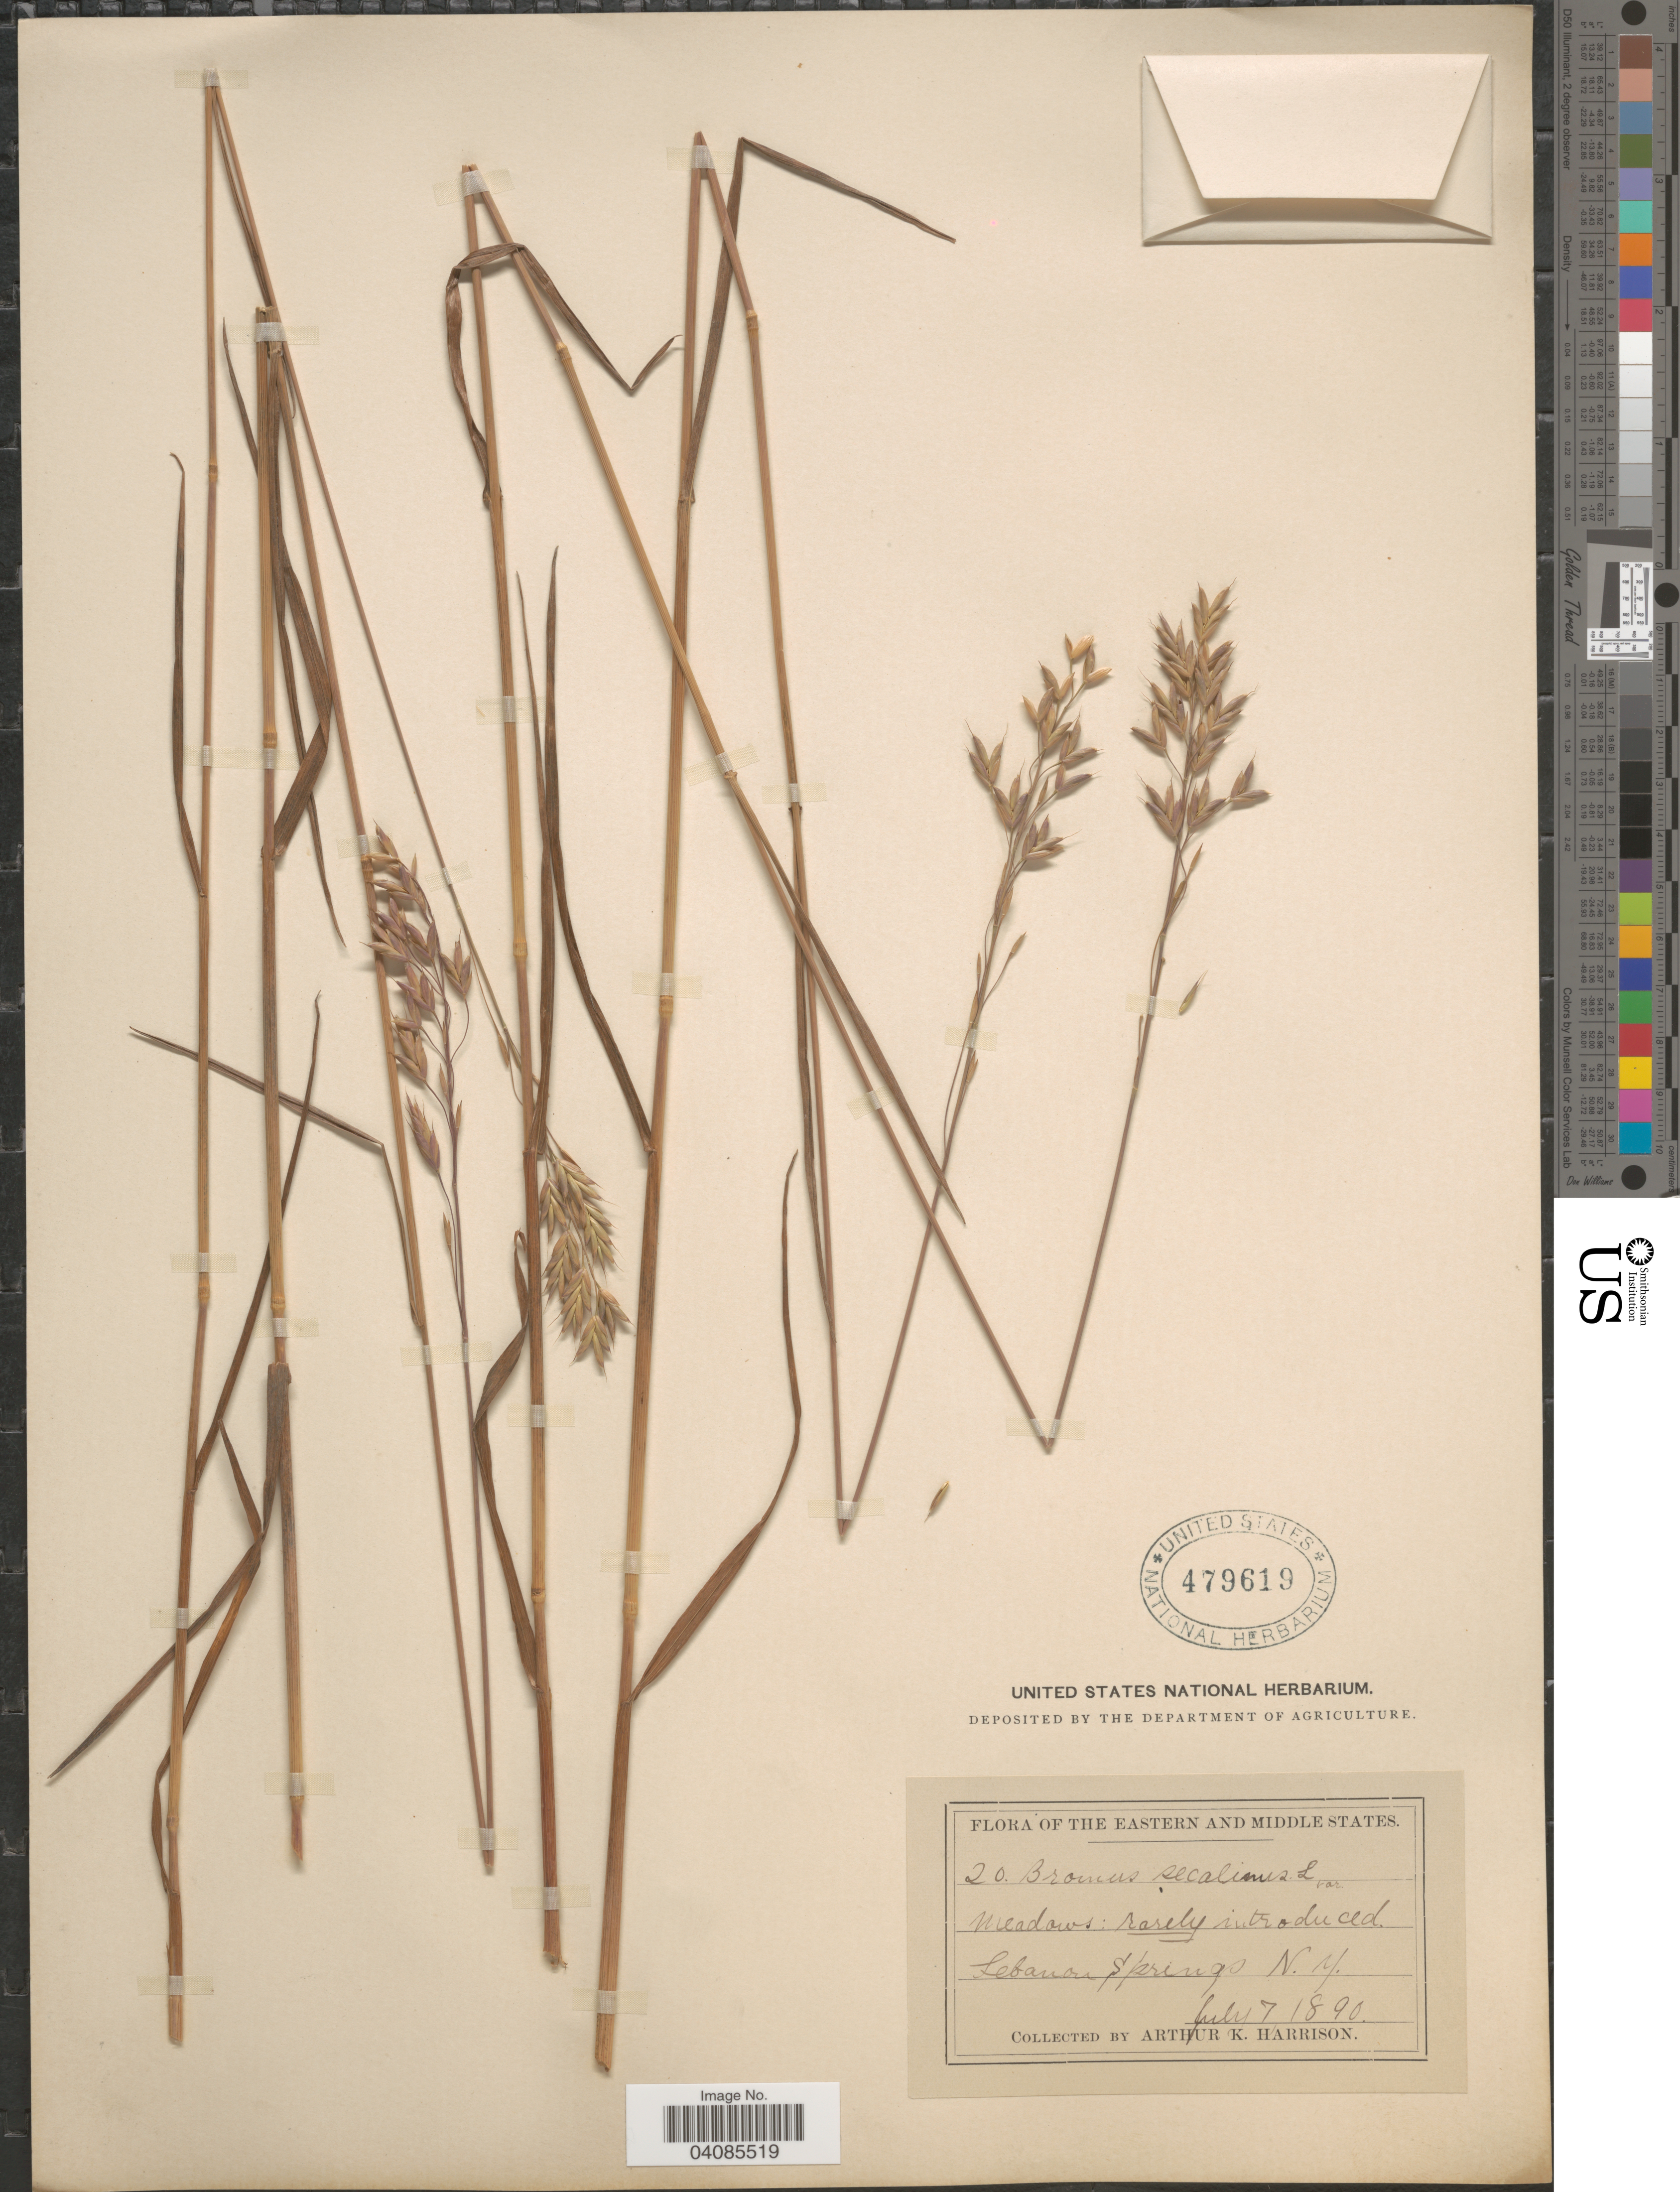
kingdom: Plantae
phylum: Tracheophyta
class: Liliopsida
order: Poales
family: Poaceae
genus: Bromus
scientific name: Bromus secalinus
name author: L.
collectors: A. K. Harrison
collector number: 20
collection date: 1890-07-07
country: United States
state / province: New York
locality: The Eastern and Middle States. Lebanon Springs.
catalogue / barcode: US 479619